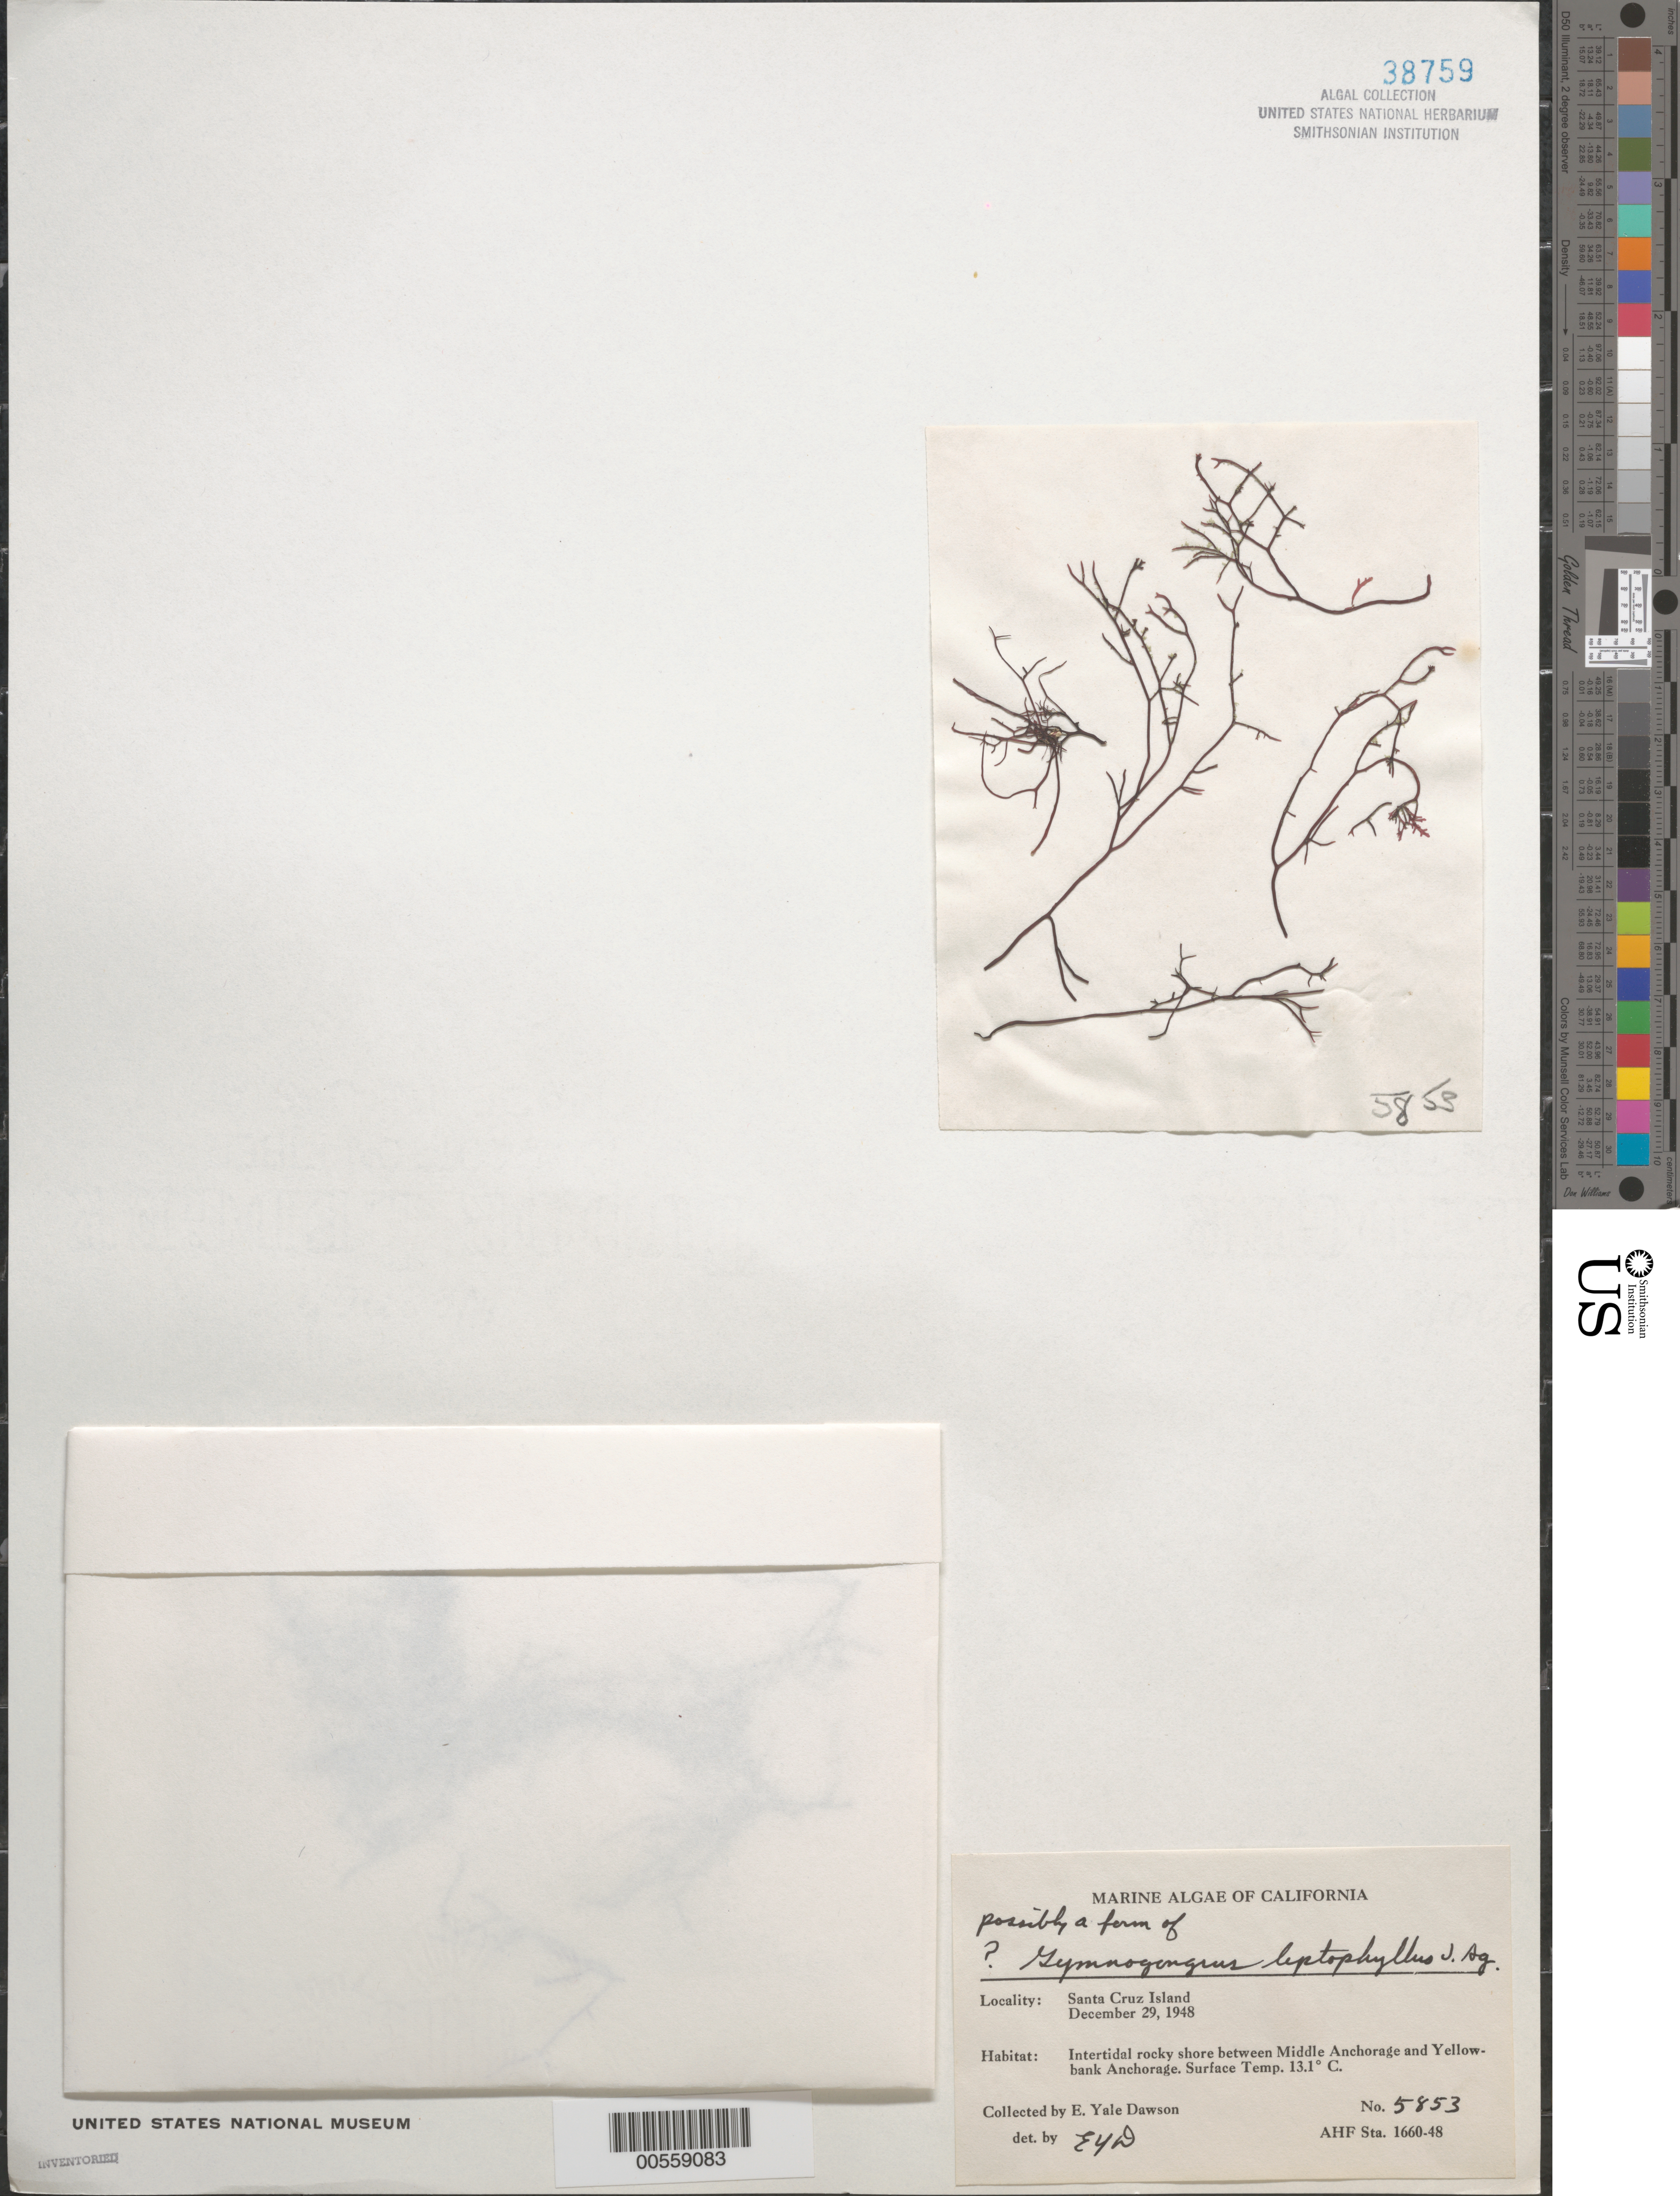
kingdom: Plantae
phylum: Rhodophyta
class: Florideophyceae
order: Gigartinales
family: Phyllophoraceae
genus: Besa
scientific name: Besa leptophylla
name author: (J. Agardh) M.S.Calderon & K.A. Miller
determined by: Algae name updating Project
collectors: E. Y. Dawson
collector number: EYD 5853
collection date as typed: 29 Dec 1948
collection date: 1948-12-29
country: United States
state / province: California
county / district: Santa Barbara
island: Santa Cruz Island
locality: Between Middle Anchorage and Yellowbank Anchorage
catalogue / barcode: US 38759